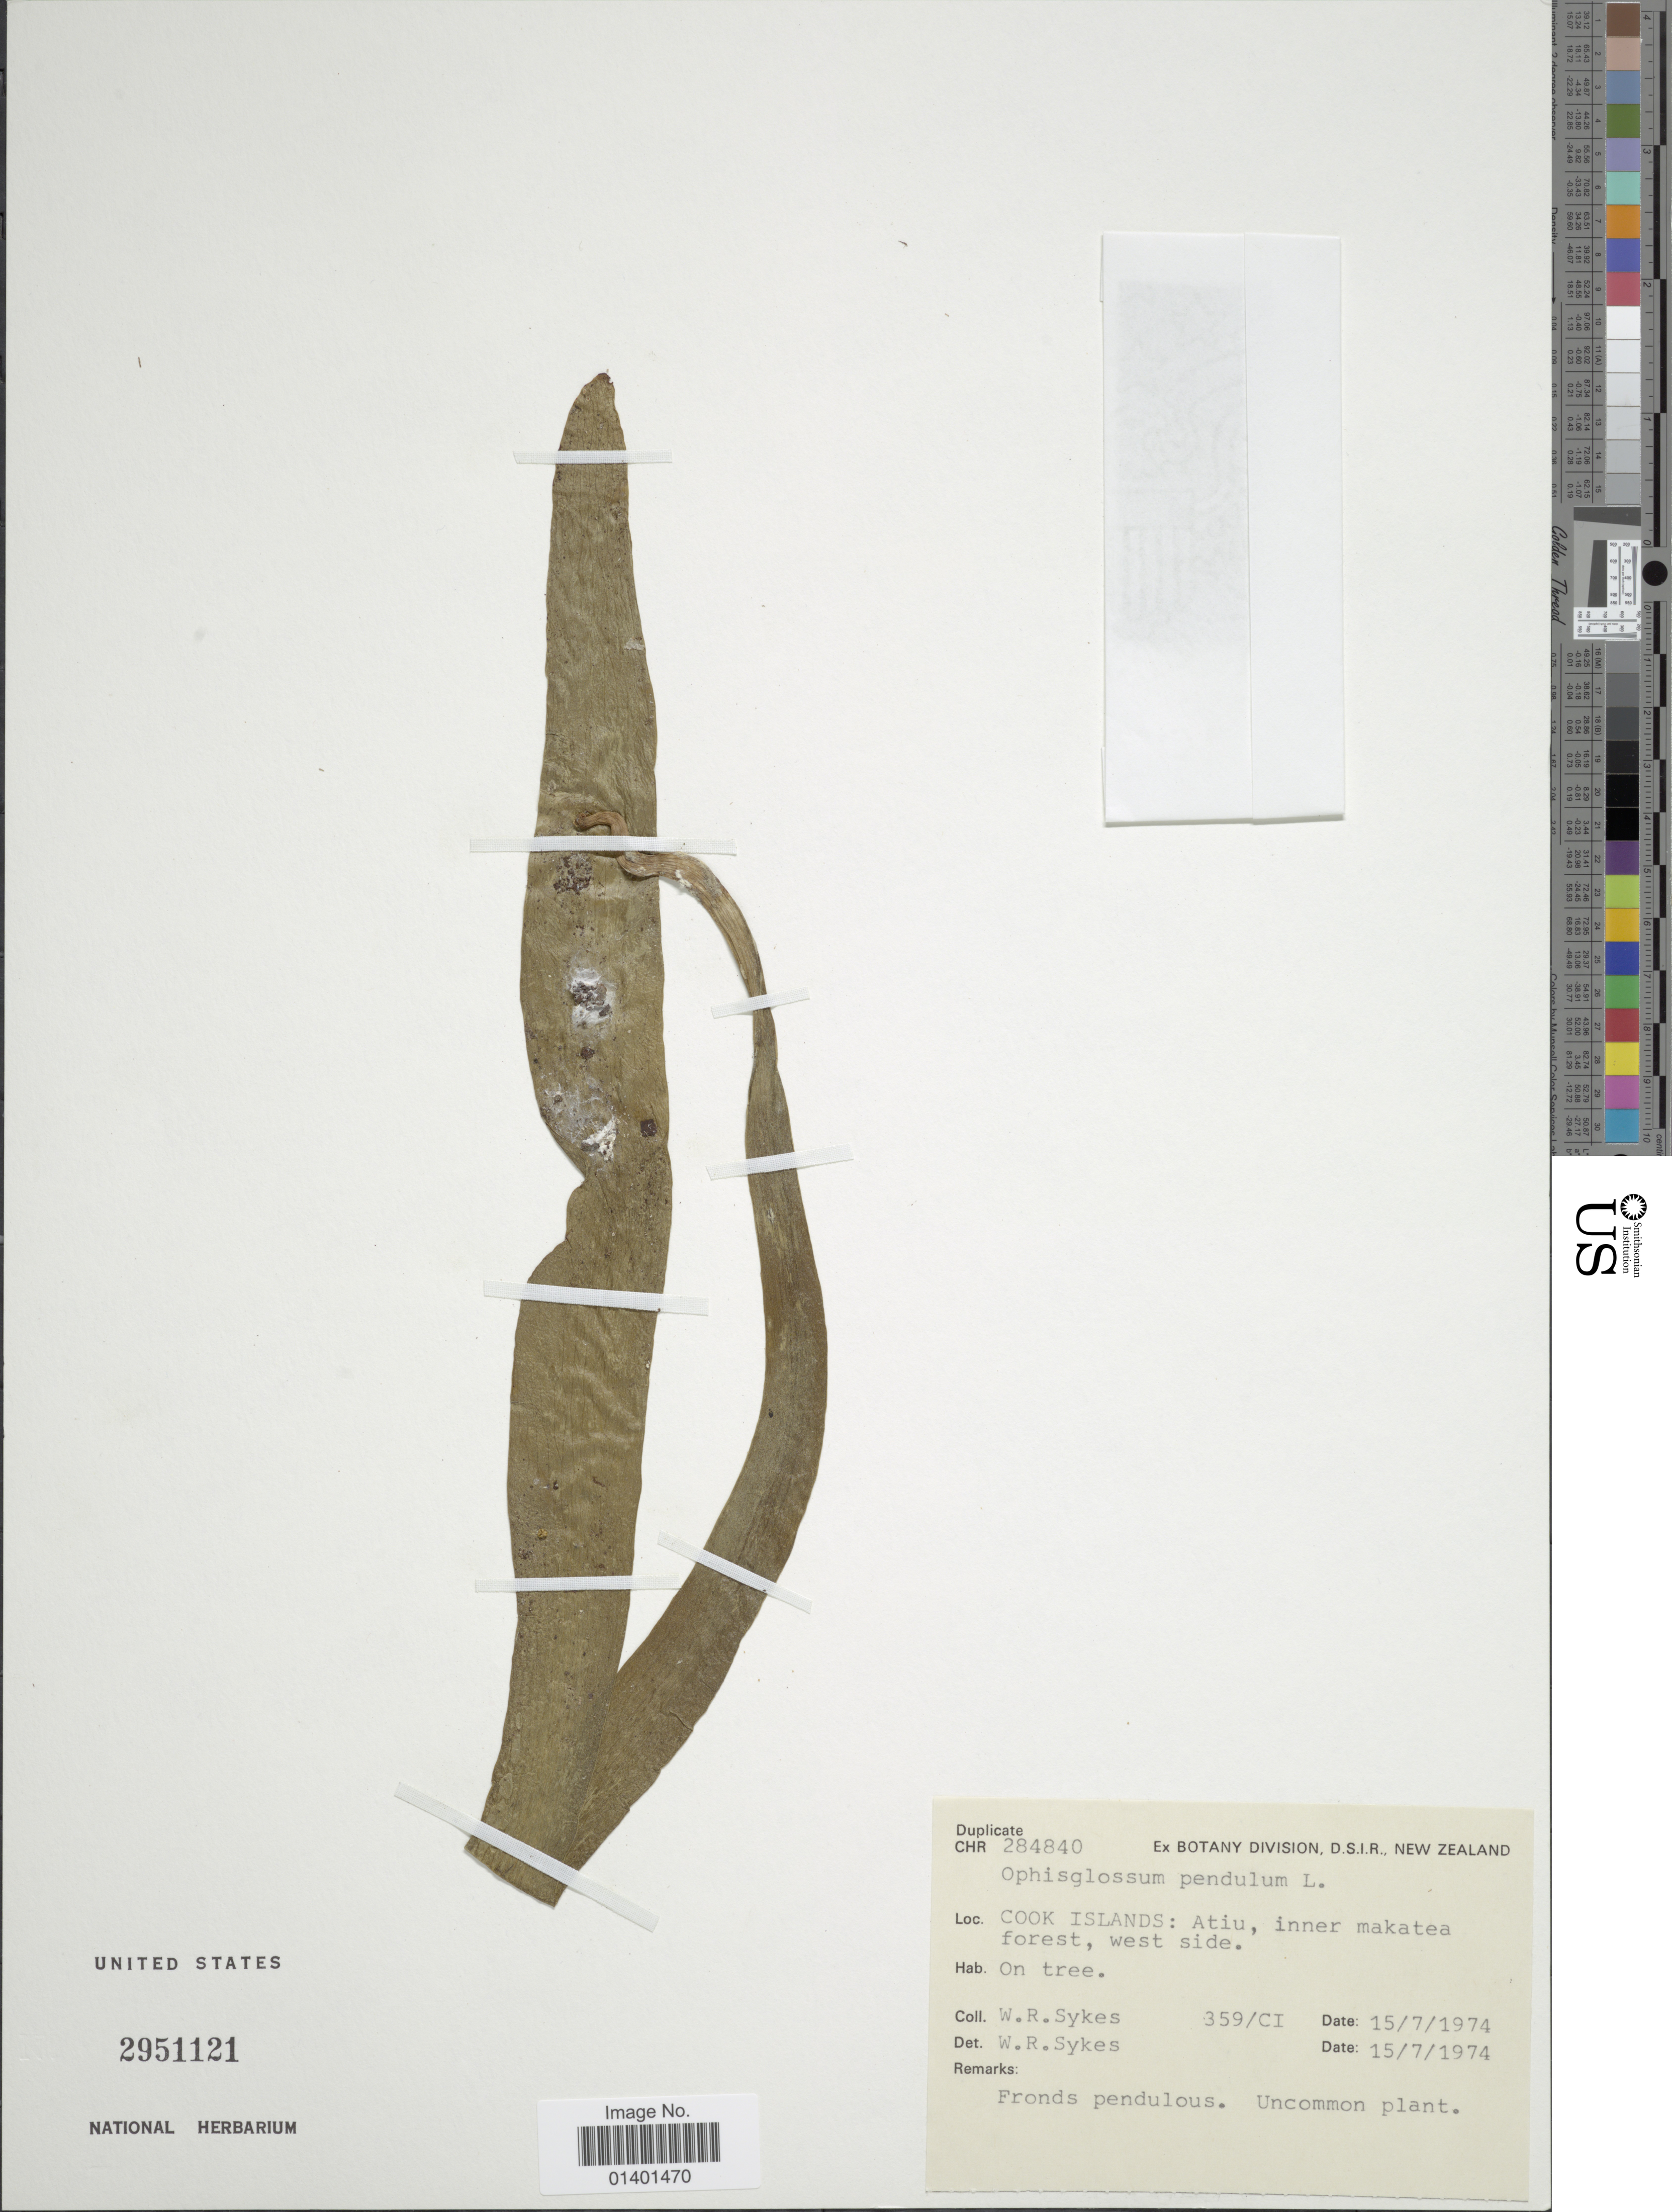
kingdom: Plantae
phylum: Tracheophyta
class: Polypodiopsida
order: Ophioglossales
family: Ophioglossaceae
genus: Ophioderma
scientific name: Ophioderma pendulum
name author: (L.) C. Presl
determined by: Wagner, W. L., (BOT), Smithsonian Institution - National Museum of Natural History (UNITED STATES)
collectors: W. R. Sykes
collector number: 359/CI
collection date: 1974-07-15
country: Cook Islands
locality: Atiu, inner makatea forest, west side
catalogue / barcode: US 2951121